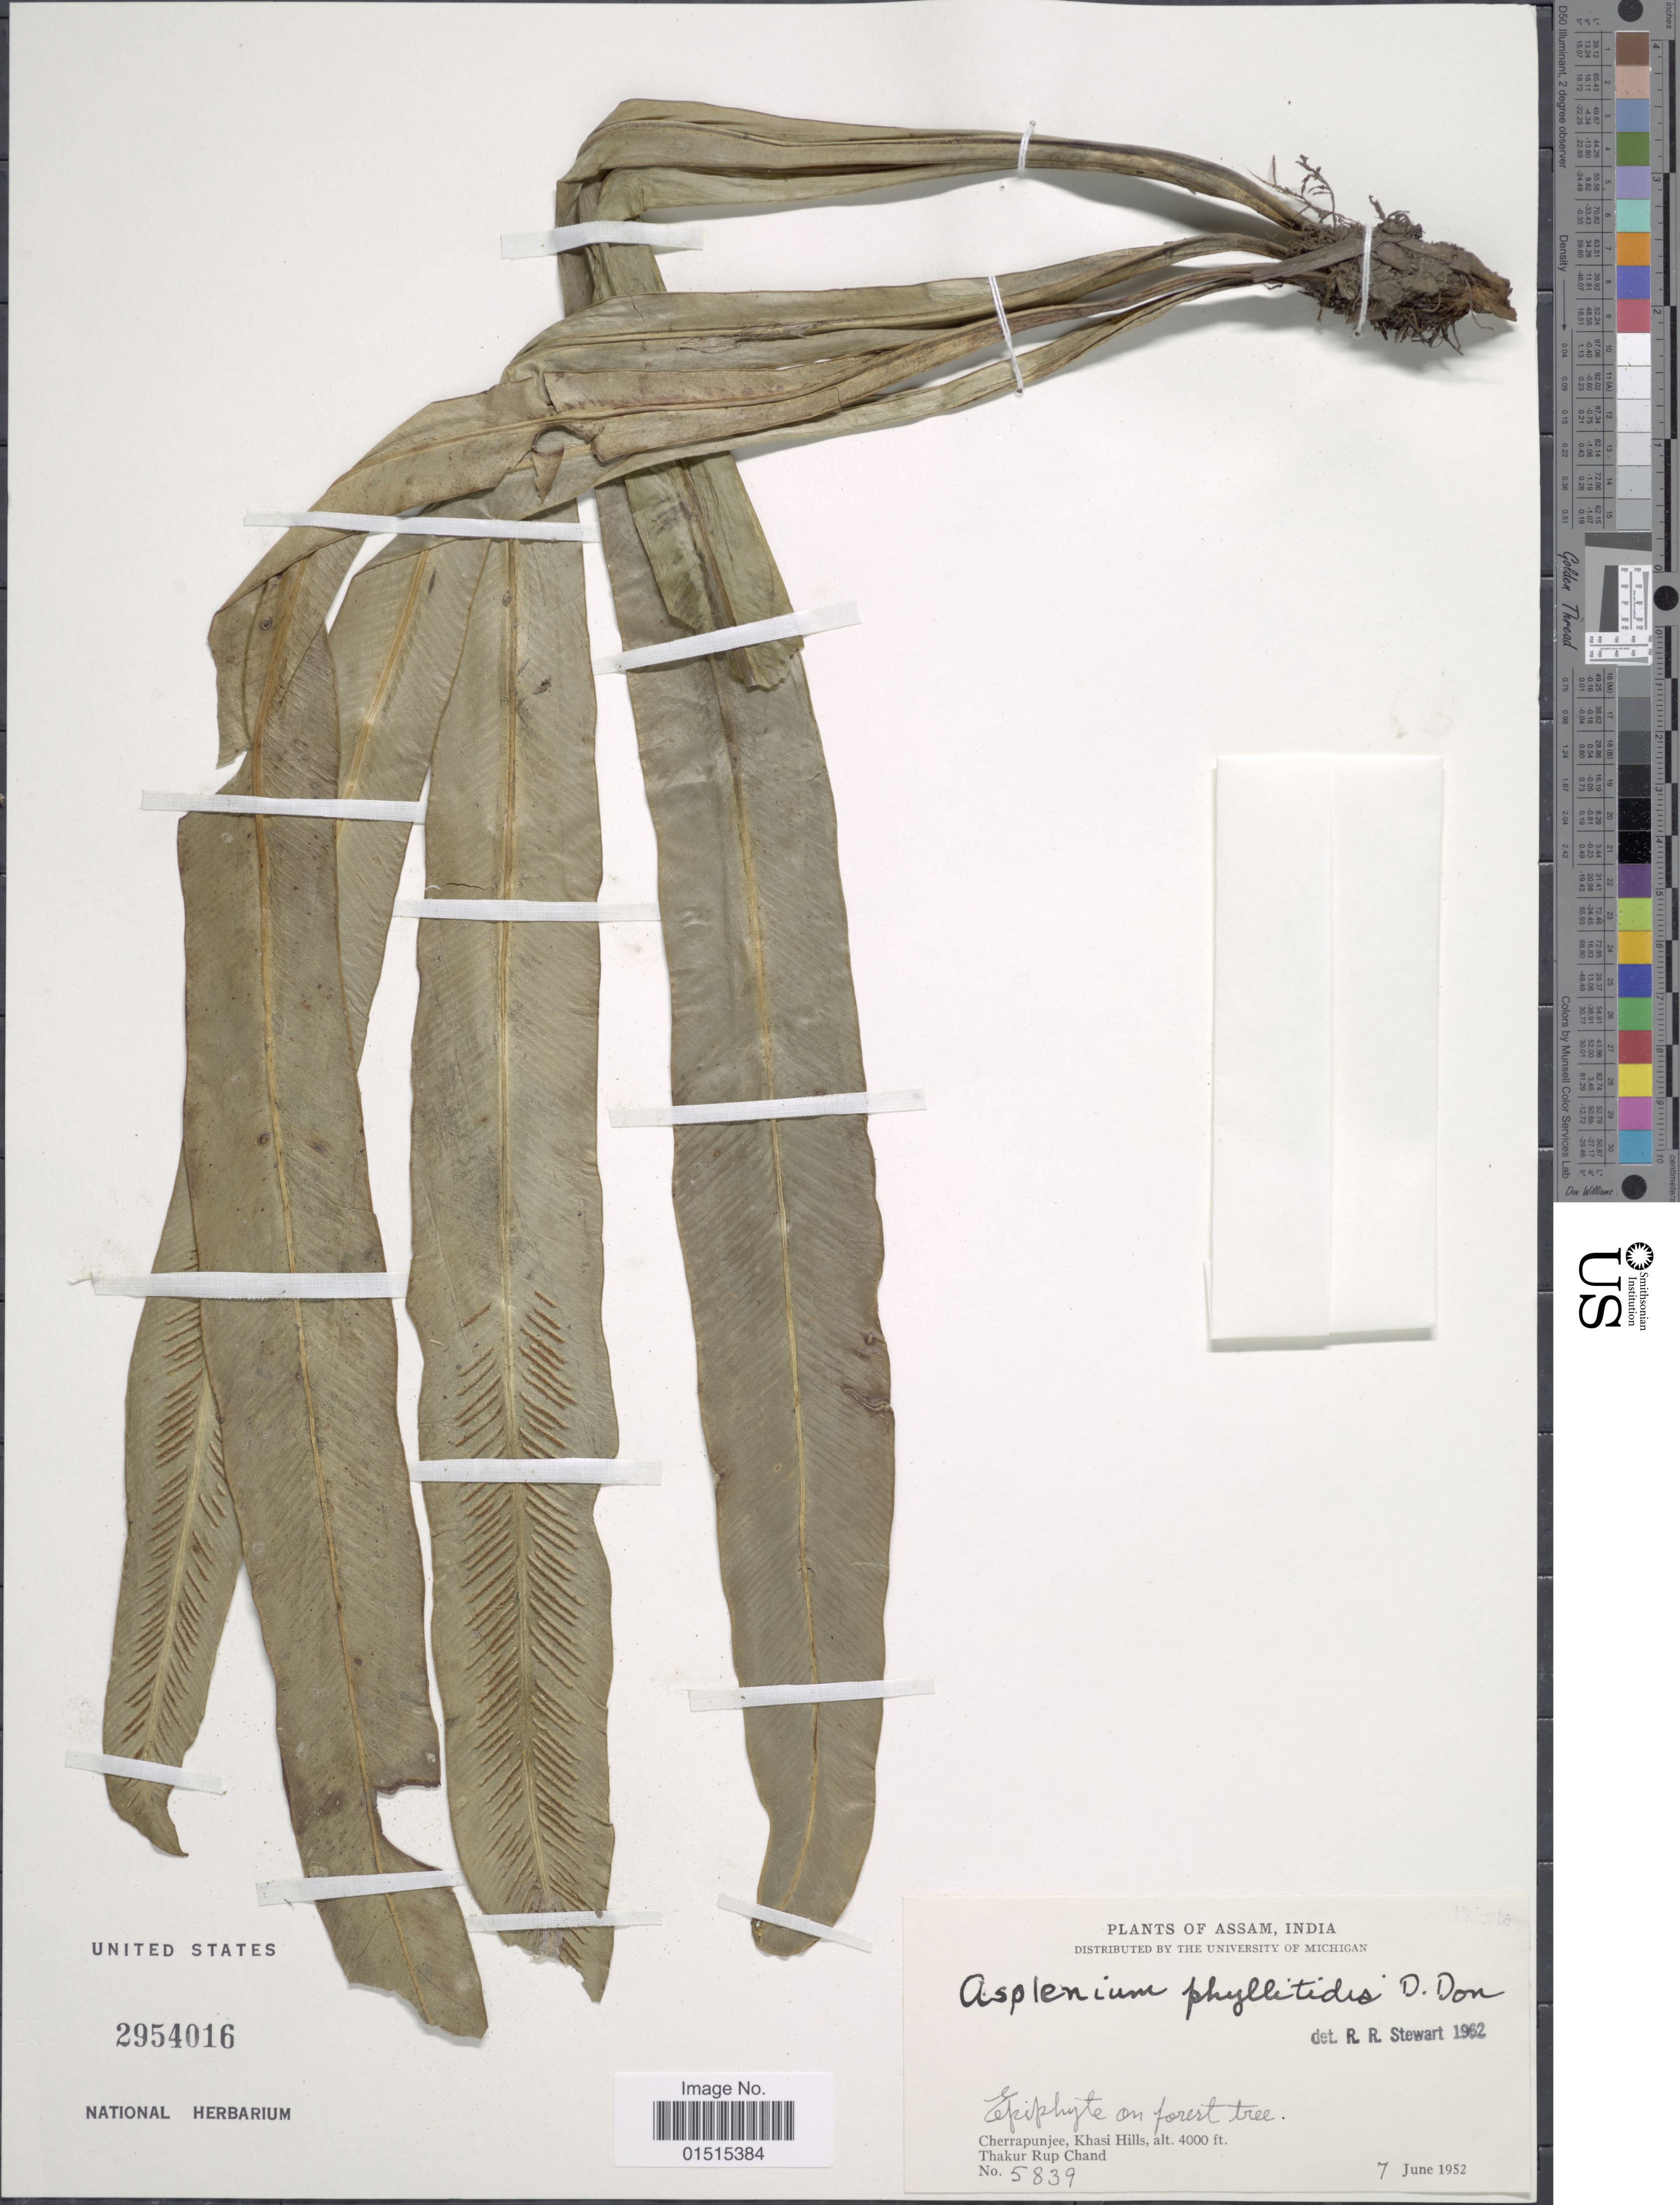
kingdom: Plantae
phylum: Tracheophyta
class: Polypodiopsida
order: Polypodiales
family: Aspleniaceae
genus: Asplenium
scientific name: Asplenium phyllitidis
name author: D. Don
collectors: T. R. Chand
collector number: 5839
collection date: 1952-06-07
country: India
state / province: Meghalaya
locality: Cherrapunjee, Khasi Hills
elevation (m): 1219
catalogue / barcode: US 2954016